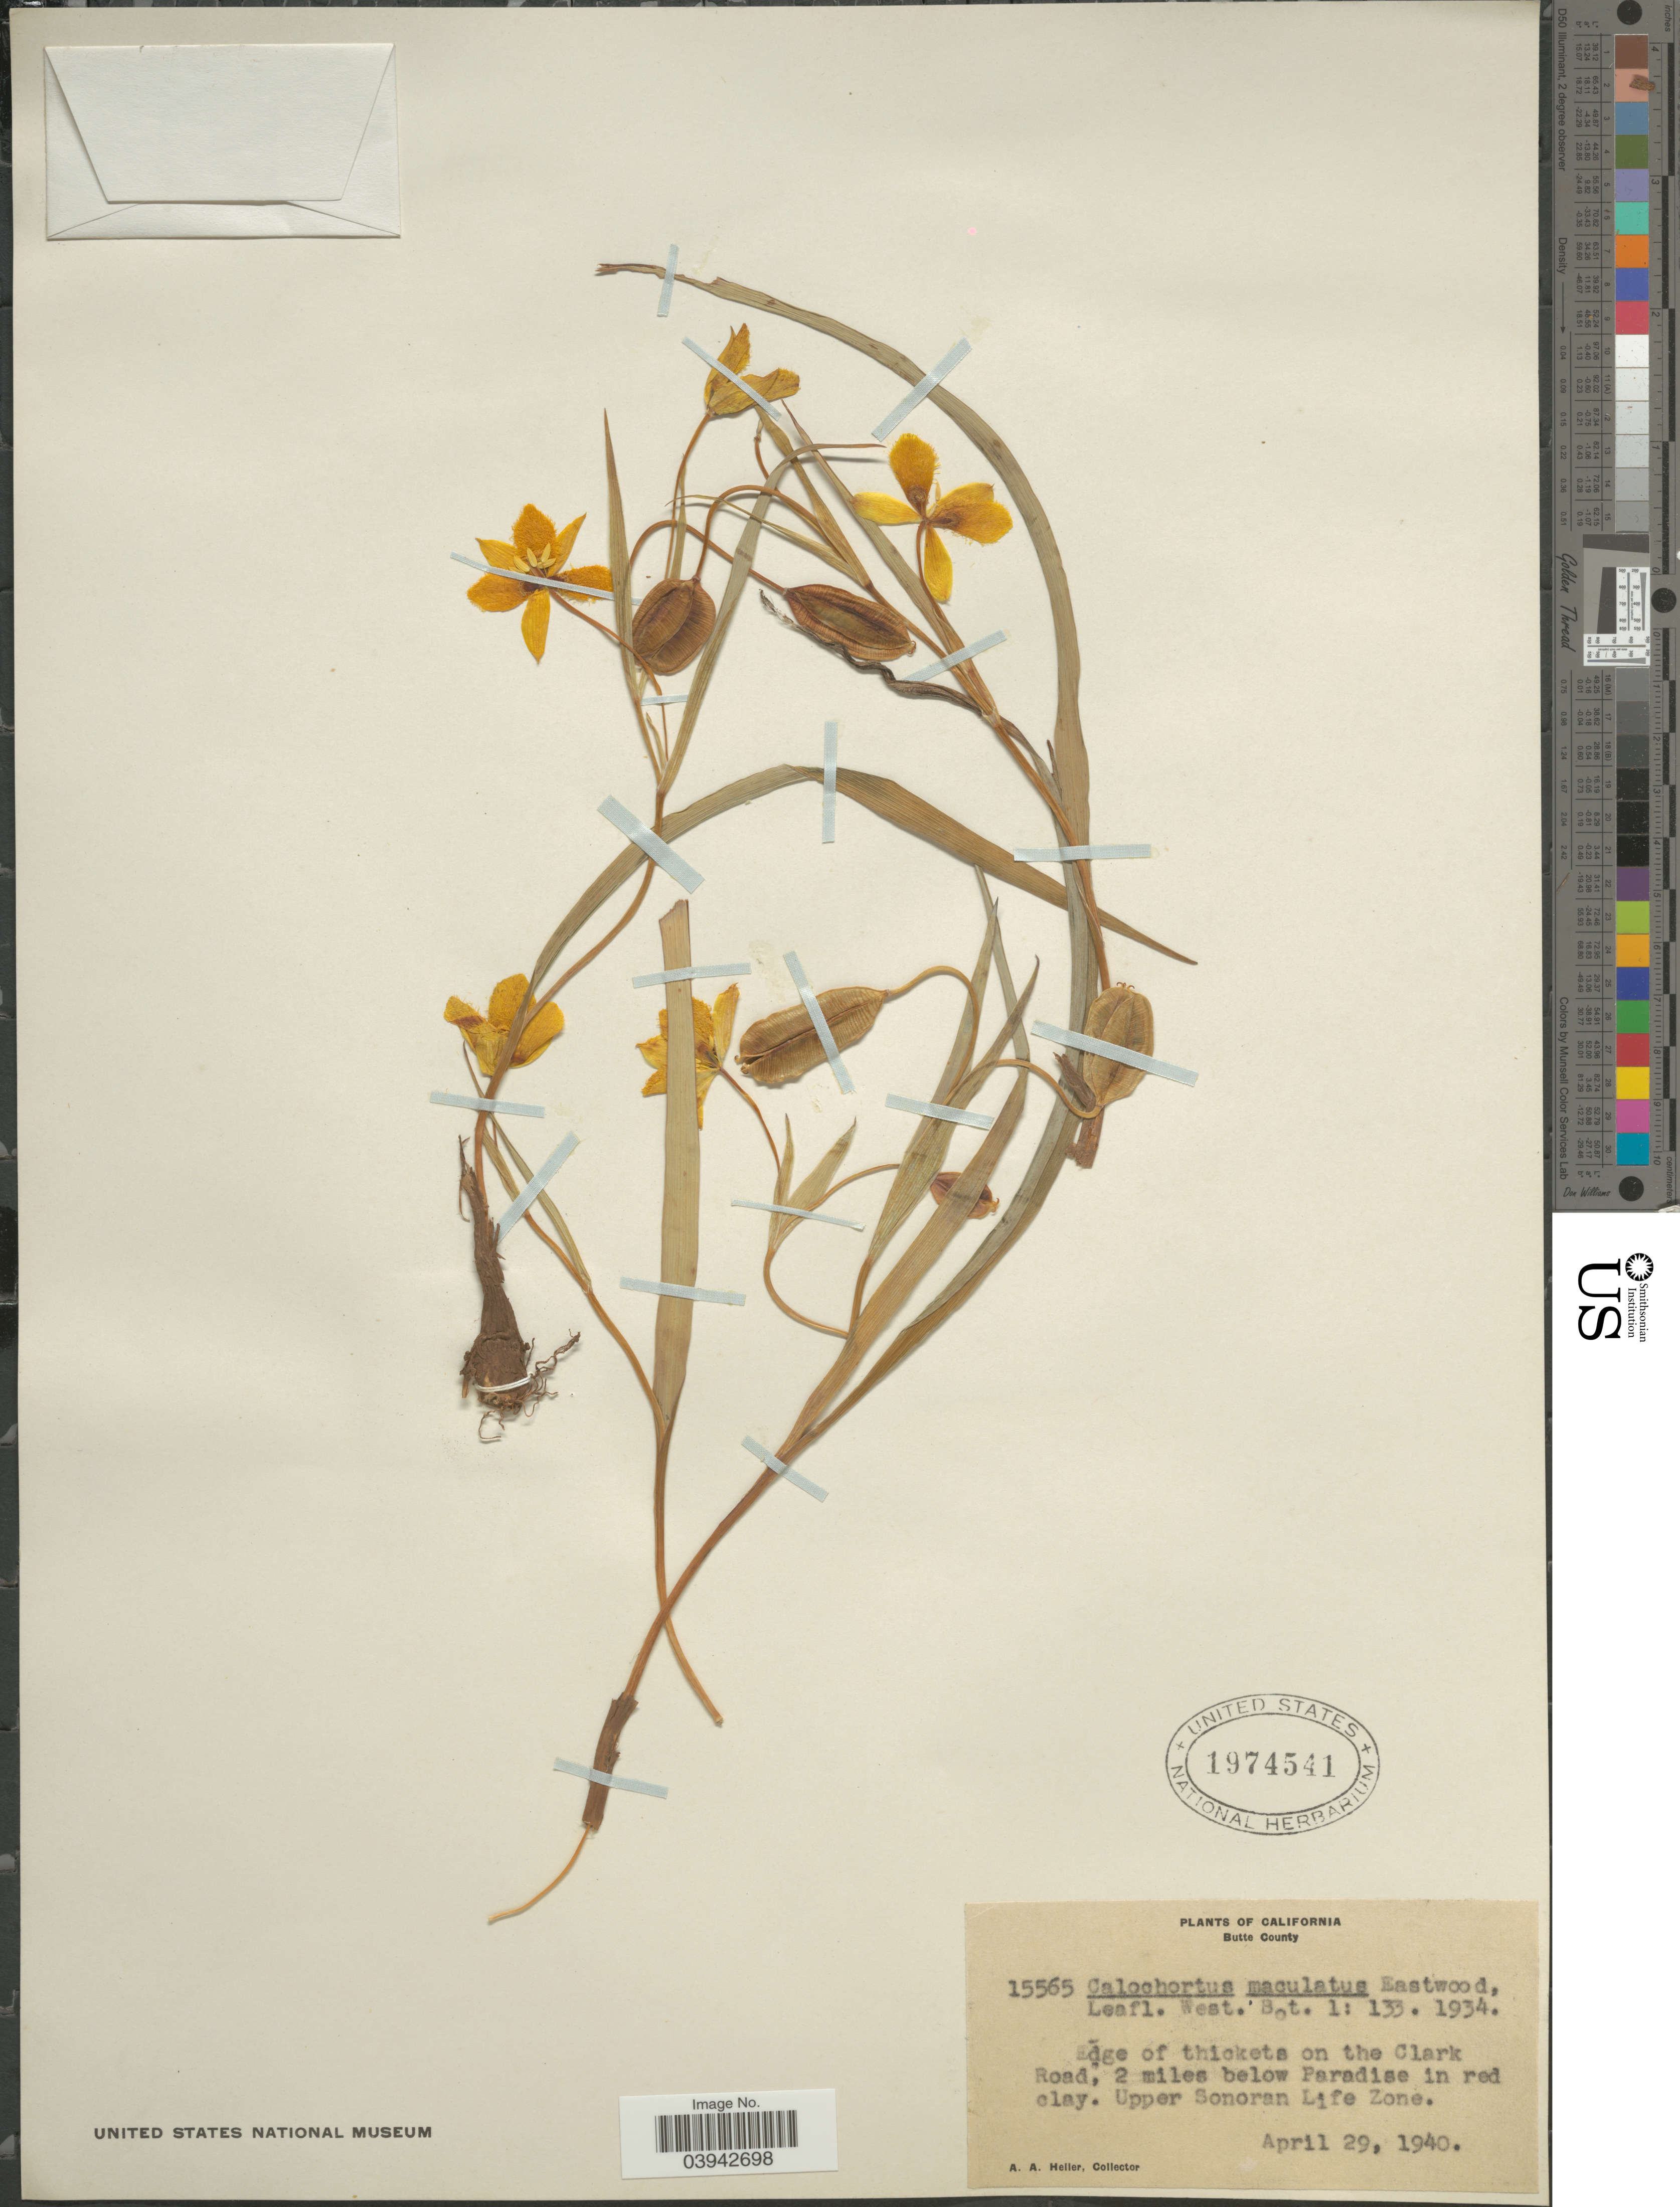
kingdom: Plantae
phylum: Tracheophyta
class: Liliopsida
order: Liliales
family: Liliaceae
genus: Calochortus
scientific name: Calochortus monophyllus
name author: (Lindl.) Lem.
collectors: A. A. Heller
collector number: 15565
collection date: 1940-04-29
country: United States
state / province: California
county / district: Butte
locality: Butte County. Edge of thickets on the Clark Road, 2 miles below Paradise in red clay. Upper Sonoran Life Zone.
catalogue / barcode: US 1974541